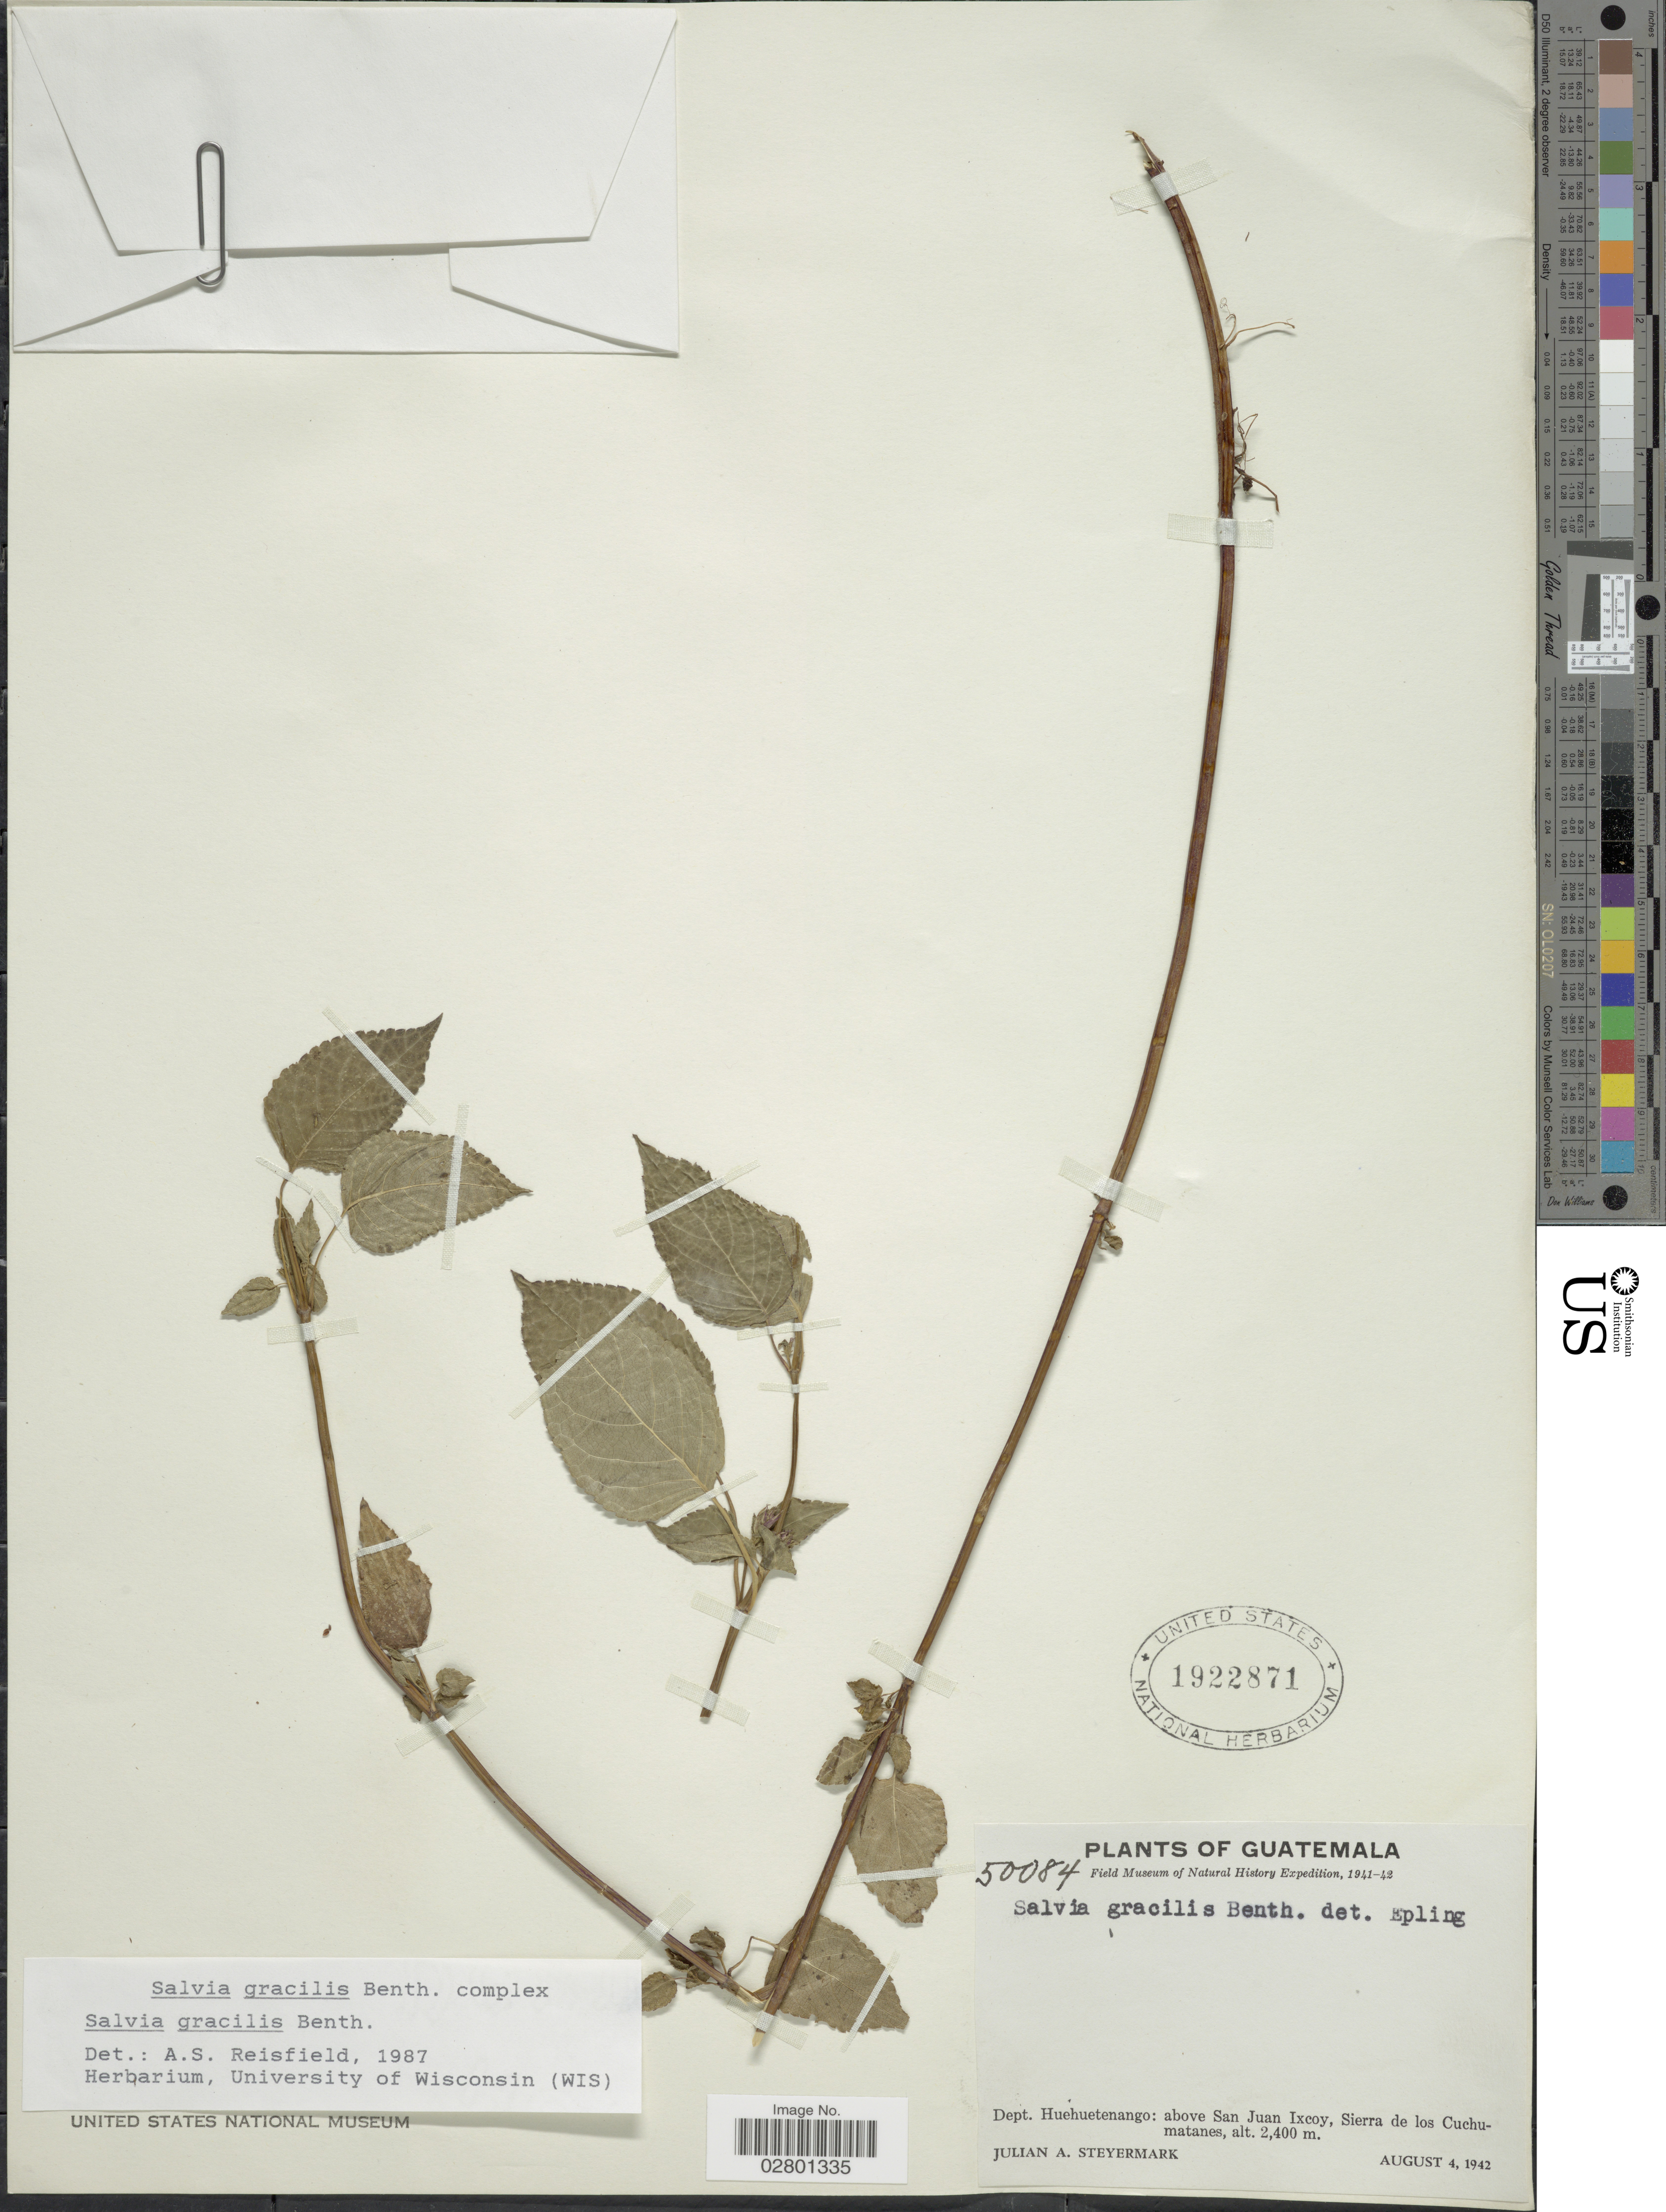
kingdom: Plantae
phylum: Tracheophyta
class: Magnoliopsida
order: Lamiales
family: Lamiaceae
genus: Salvia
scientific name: Salvia gracilis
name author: Benth.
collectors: J. Steyermark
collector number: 50084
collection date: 1942-08-04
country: Guatemala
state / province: Huehuetenango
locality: Dept. Huehuetenango: above San Juan Ixcoy, Sierra de los Cuchumatanes.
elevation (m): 2400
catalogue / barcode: US 1922871